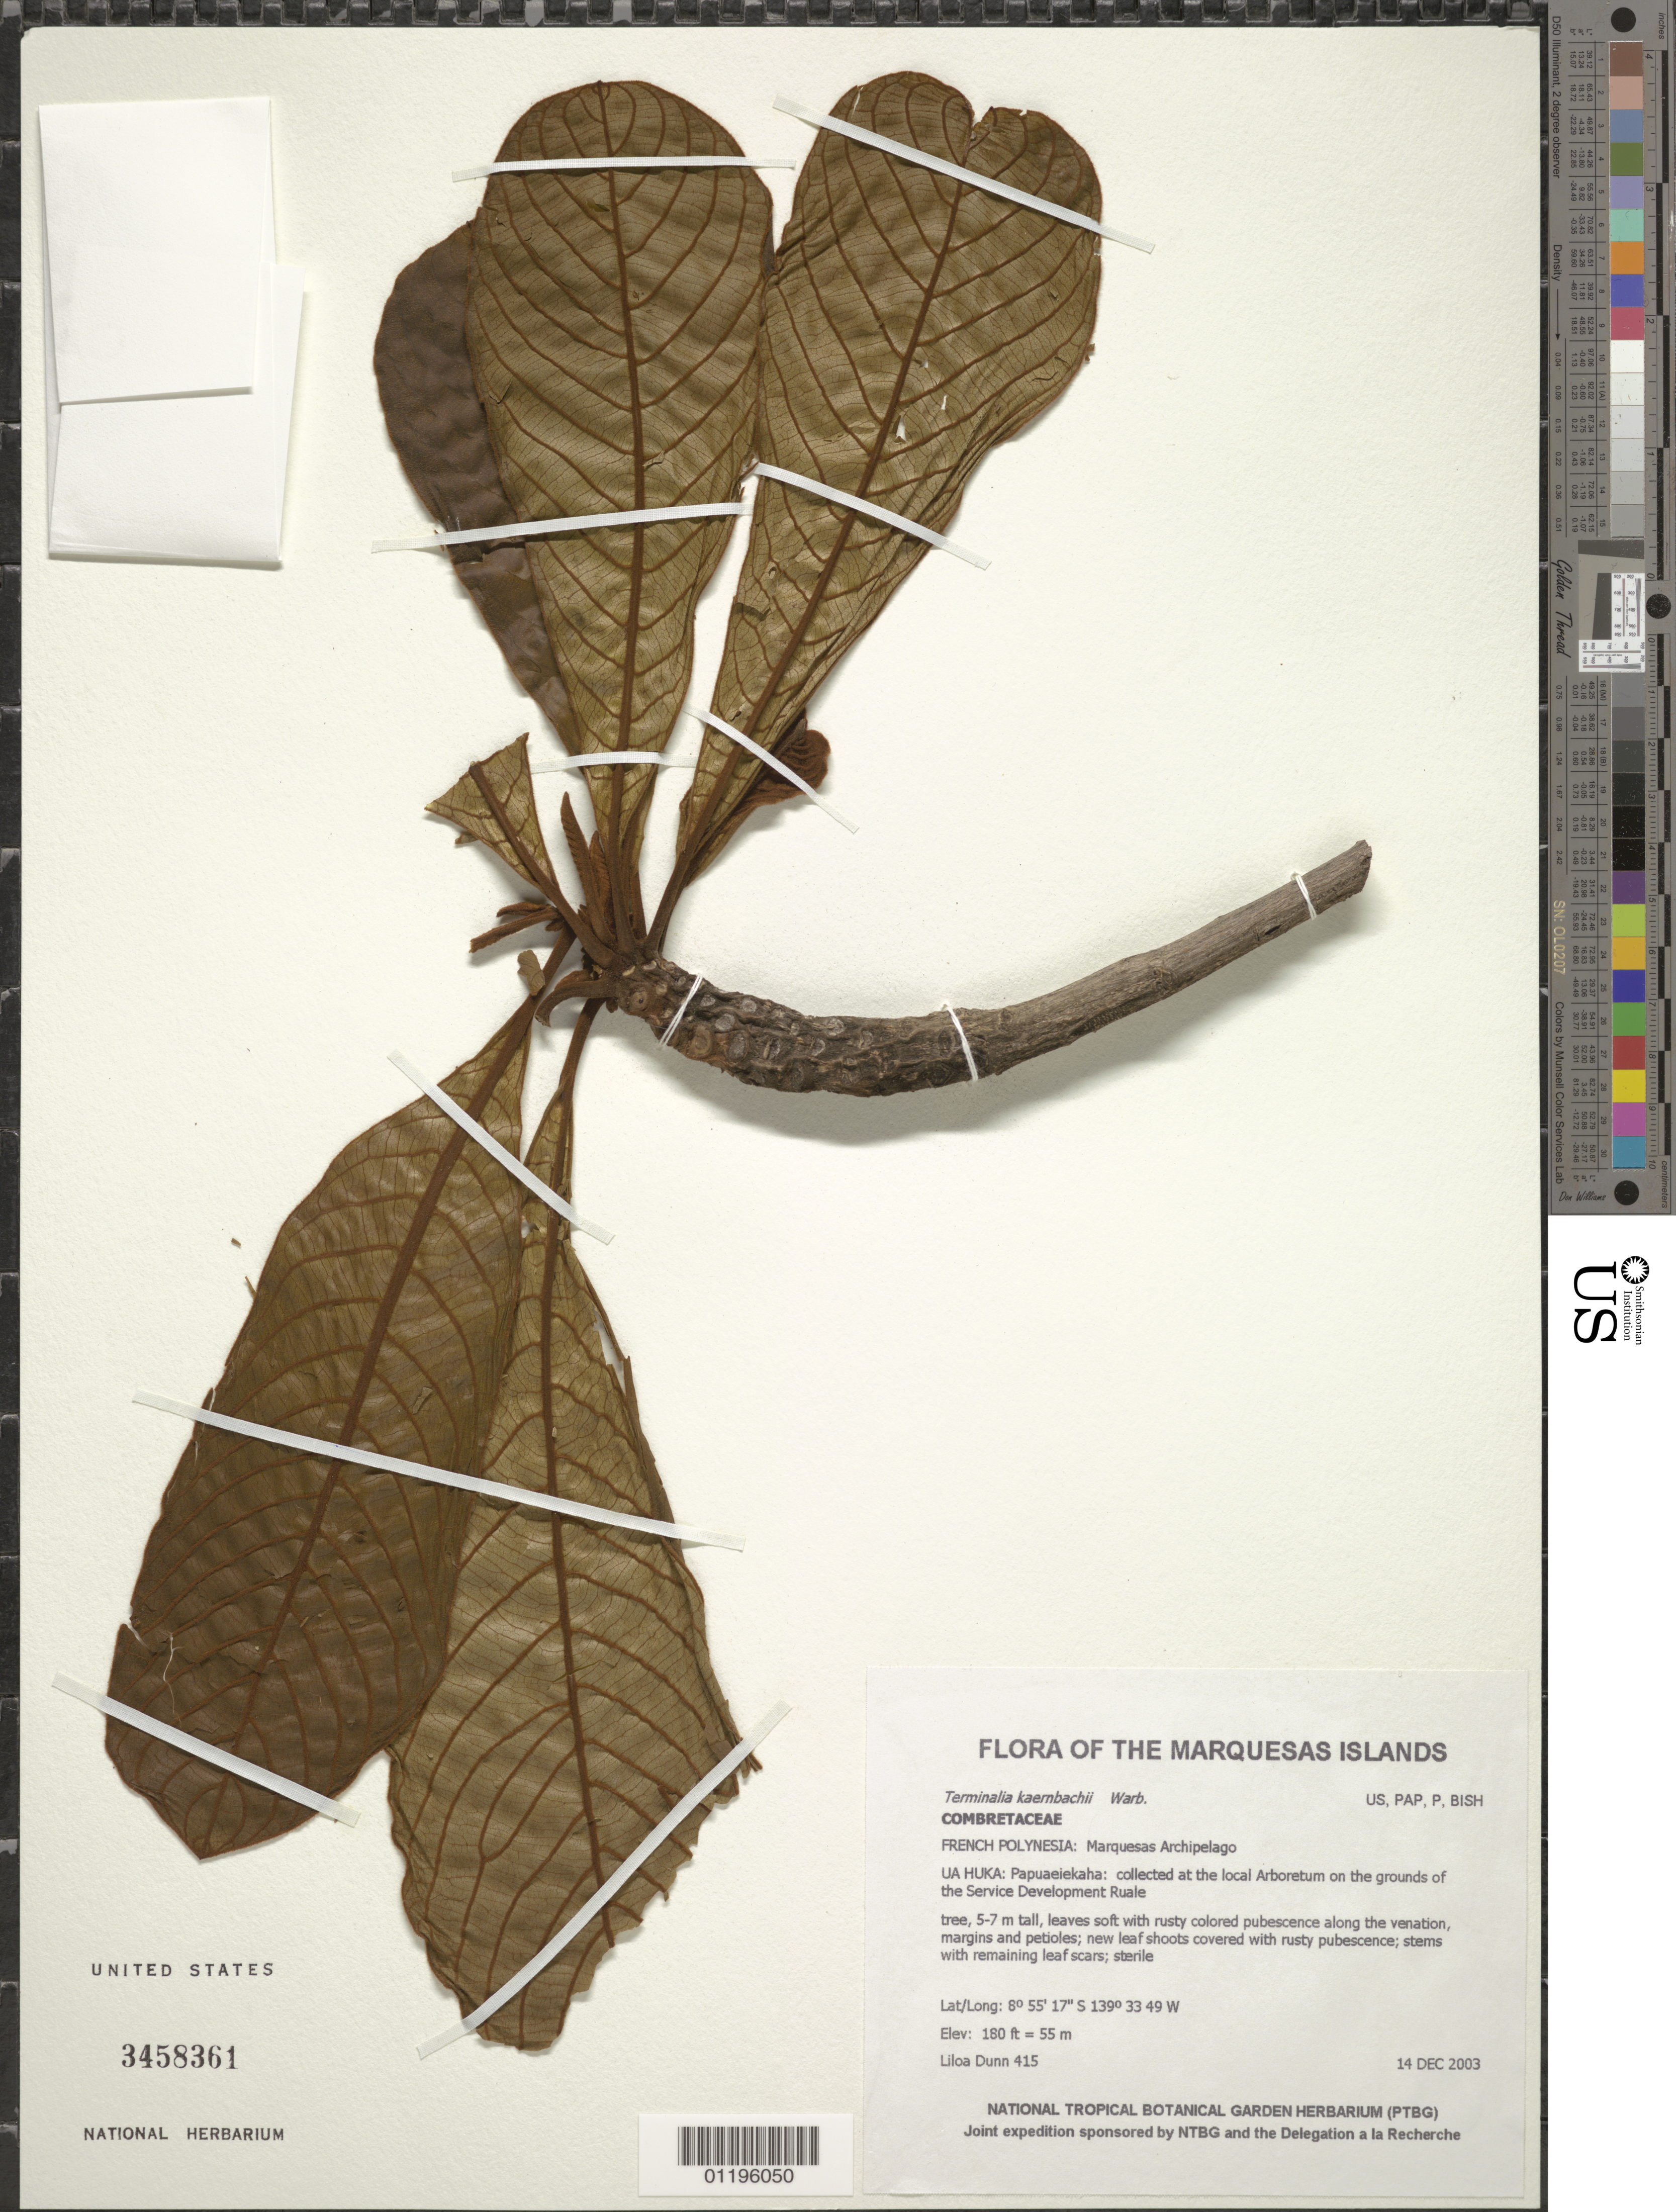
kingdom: Plantae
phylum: Tracheophyta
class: Magnoliopsida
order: Myrtales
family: Combretaceae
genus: Terminalia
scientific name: Terminalia kaernbachii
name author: Warb.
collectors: L. Dunn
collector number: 415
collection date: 2003-12-14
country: French Polynesia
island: Ua Huka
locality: Papuaeiekaha: collected at the local Arboretum on the grounds of the Service Development Ruale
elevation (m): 55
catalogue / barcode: US 3458361